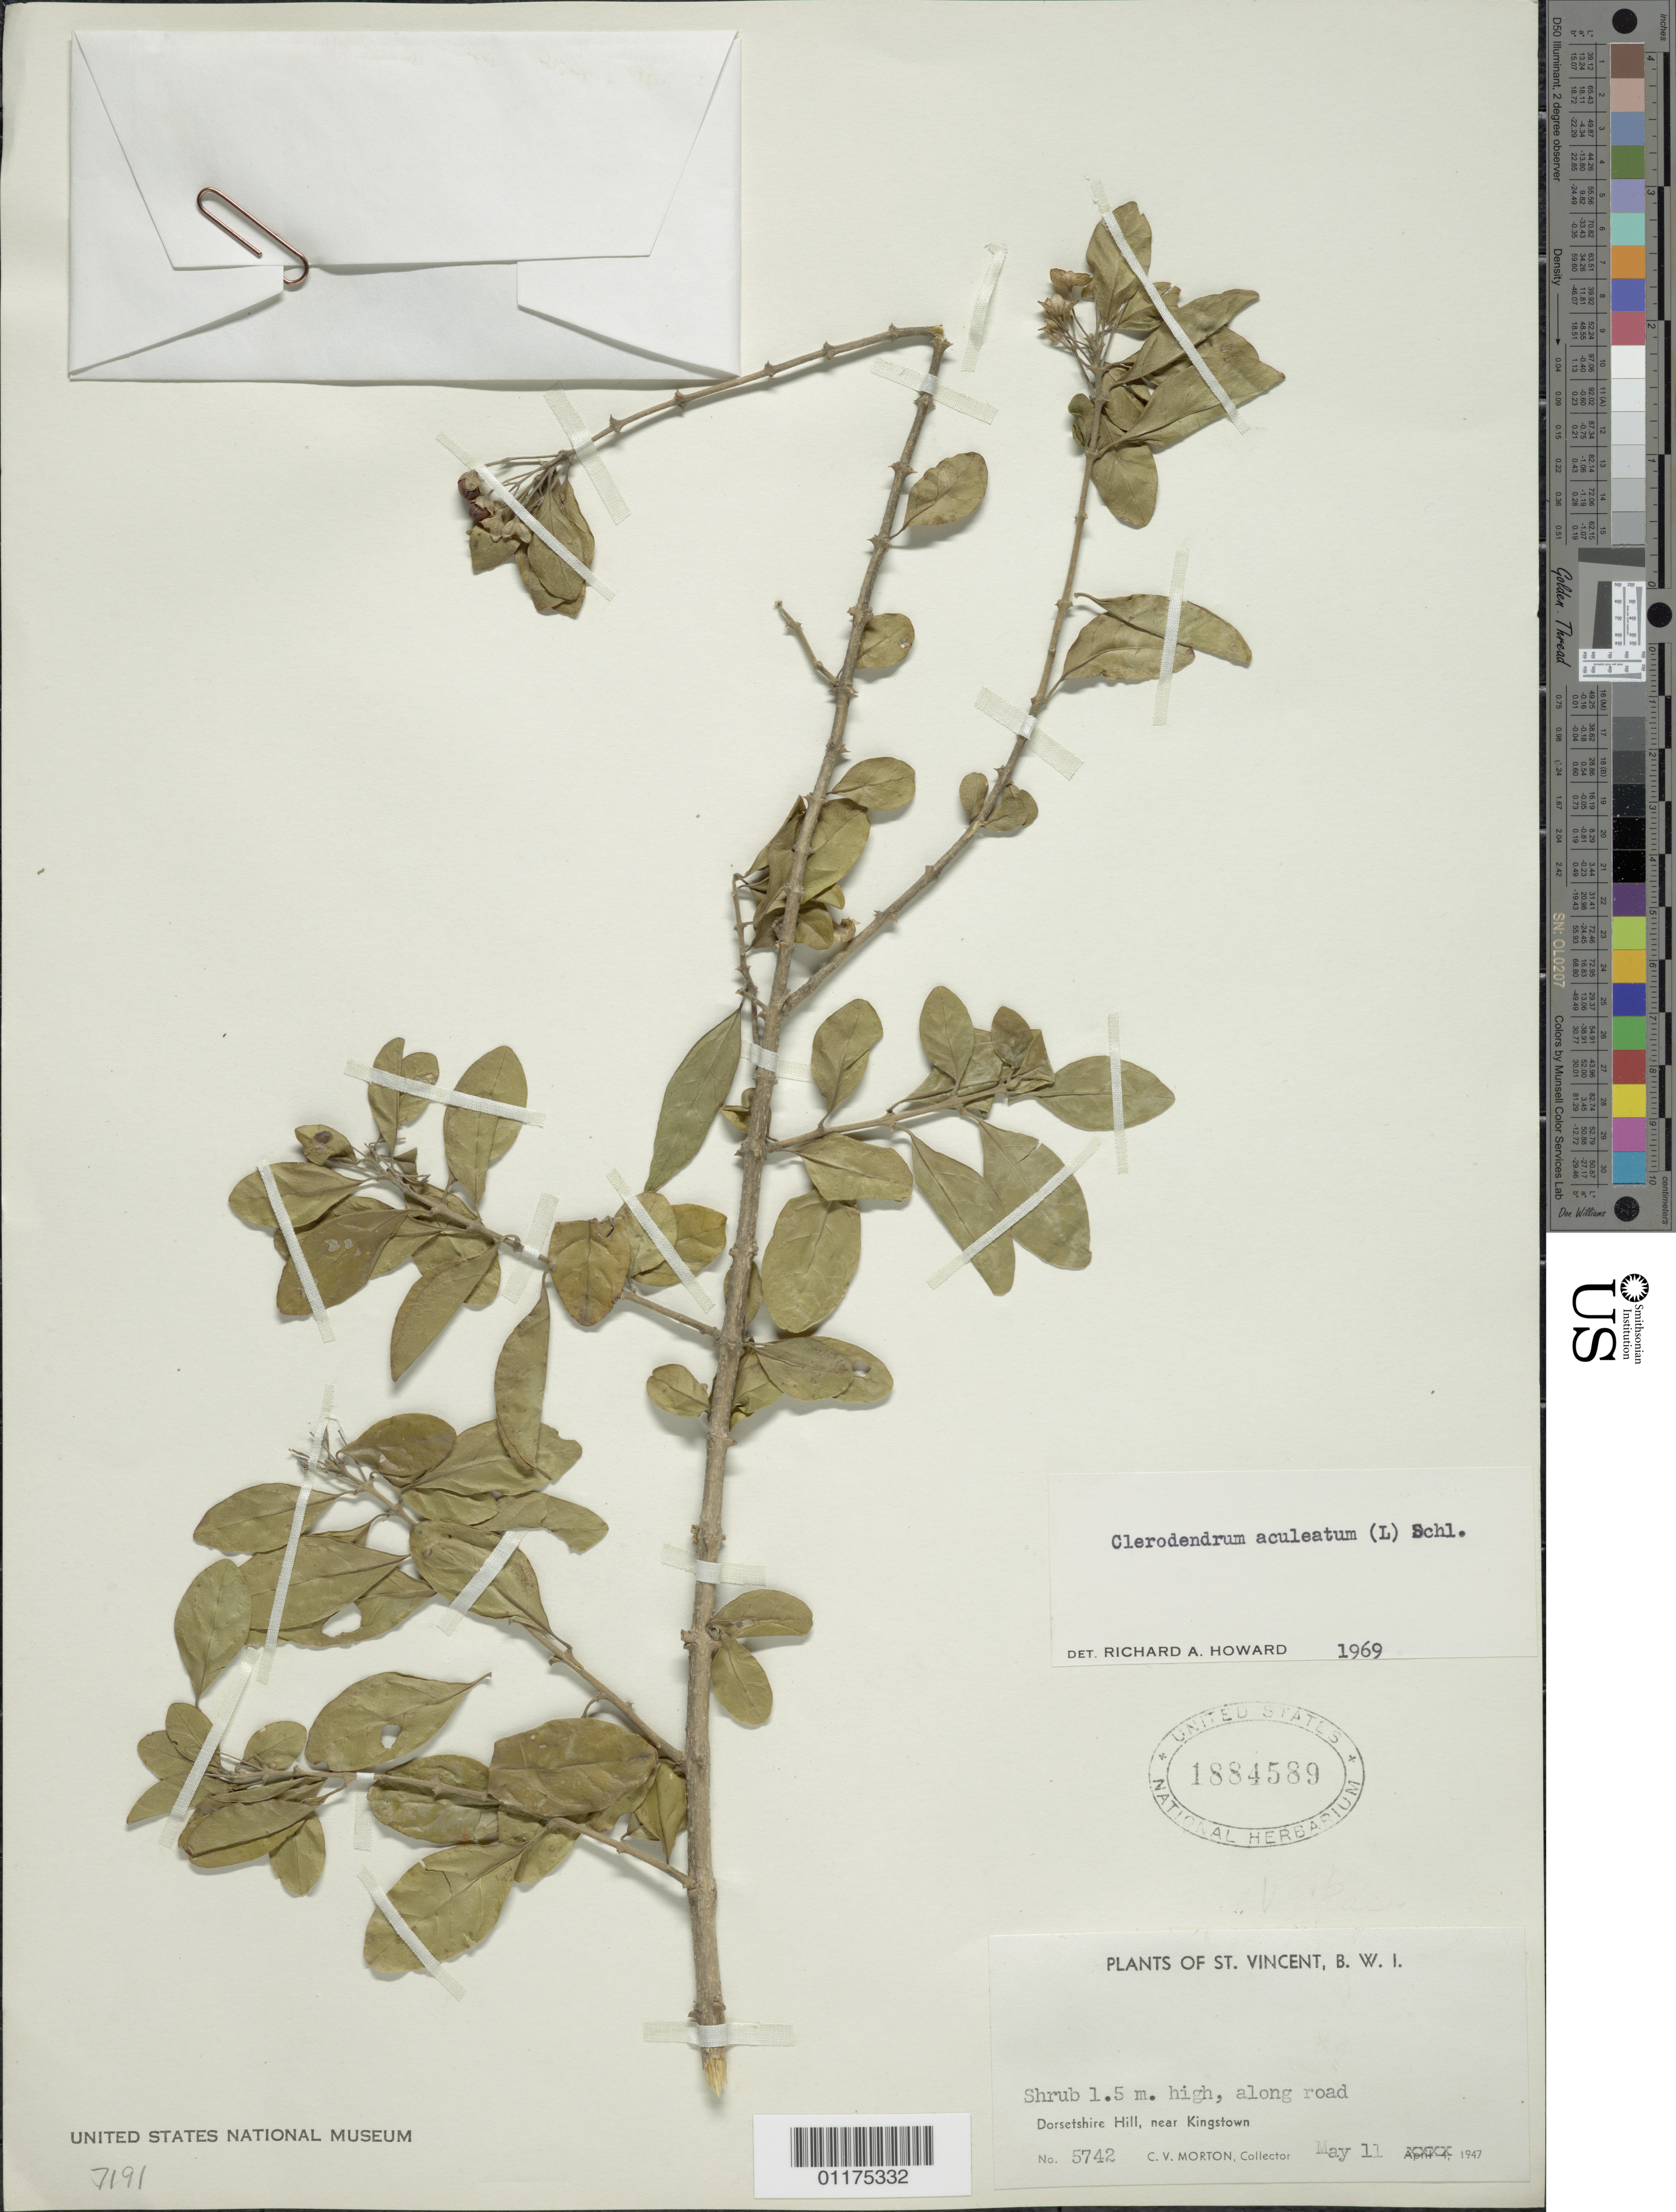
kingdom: Plantae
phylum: Tracheophyta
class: Magnoliopsida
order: Lamiales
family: Lamiaceae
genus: Clerodendrum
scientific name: Clerodendrum aculeatum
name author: (L.) Schltdl.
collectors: C. V. Morton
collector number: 5742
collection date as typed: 11 May 1947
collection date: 1947-05-11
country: St. Vincent - Grenadines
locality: Dorsetshire Hill, near Kingstown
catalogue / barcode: US 1884589